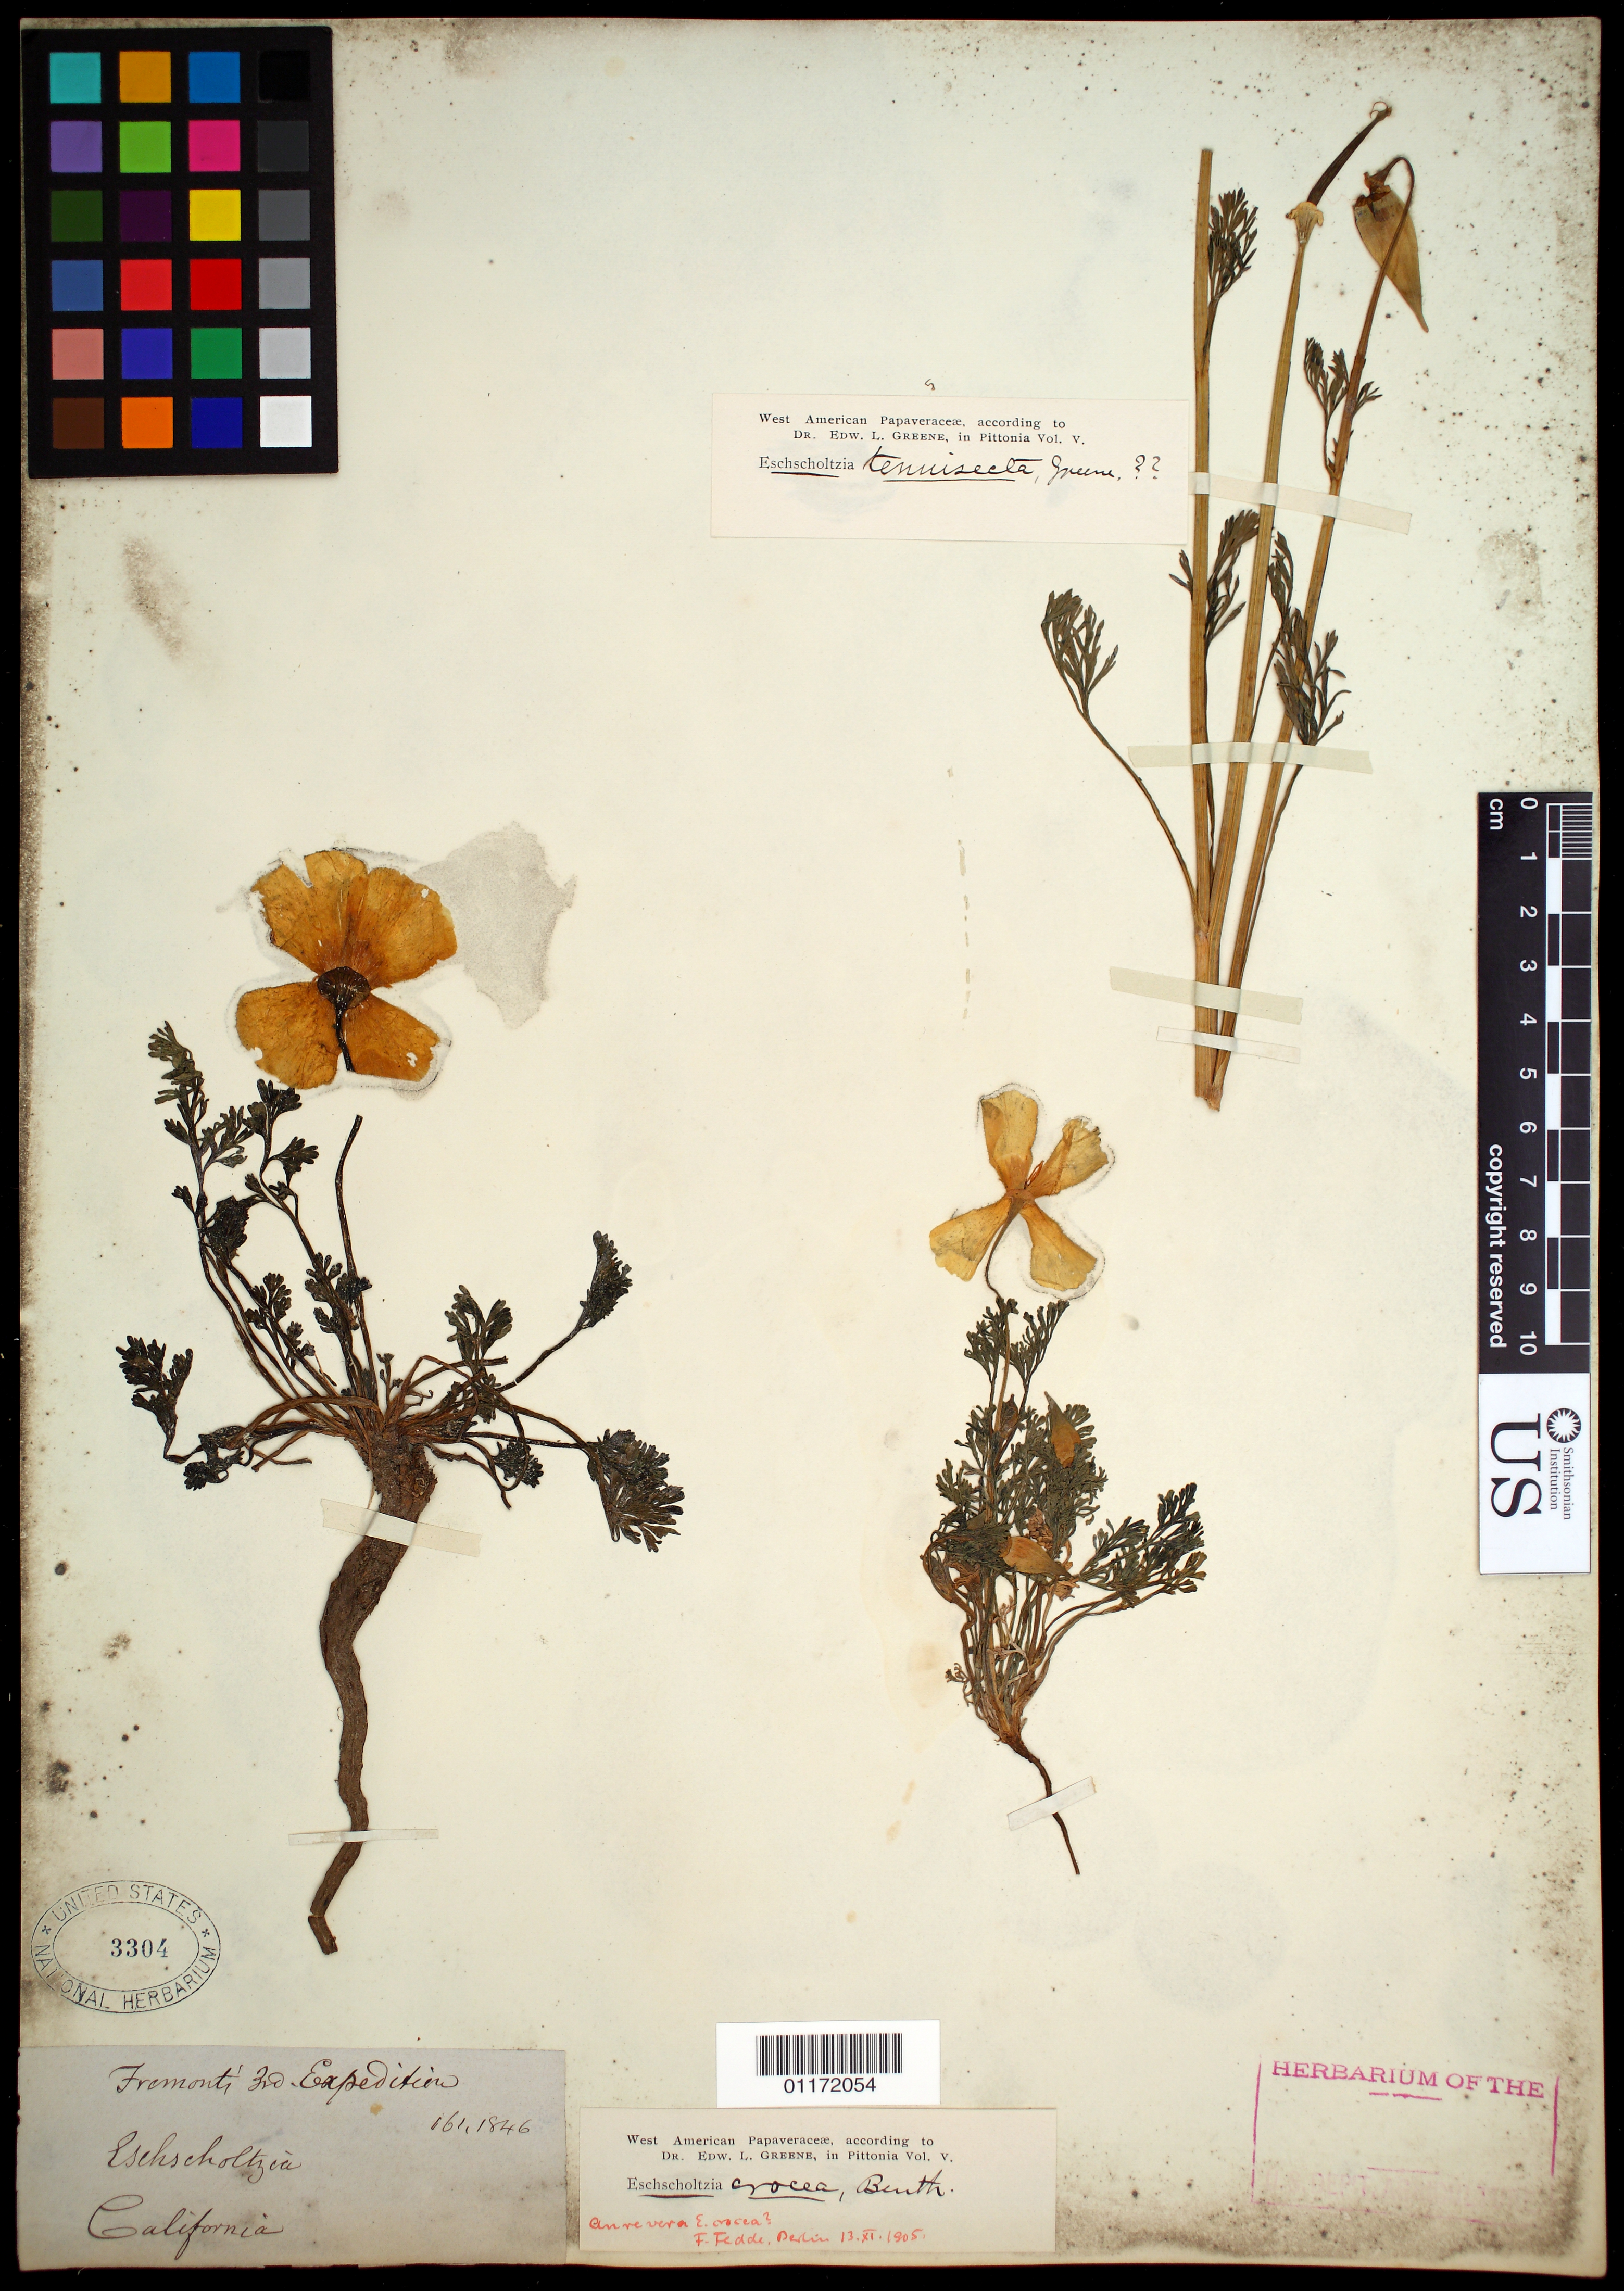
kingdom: Plantae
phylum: Tracheophyta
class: Magnoliopsida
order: Ranunculales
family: Papaveraceae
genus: Eschscholzia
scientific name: Eschscholzia crocea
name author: Benth.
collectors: J. C. Frémont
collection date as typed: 1846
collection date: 1846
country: United States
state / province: California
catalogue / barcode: US 3304